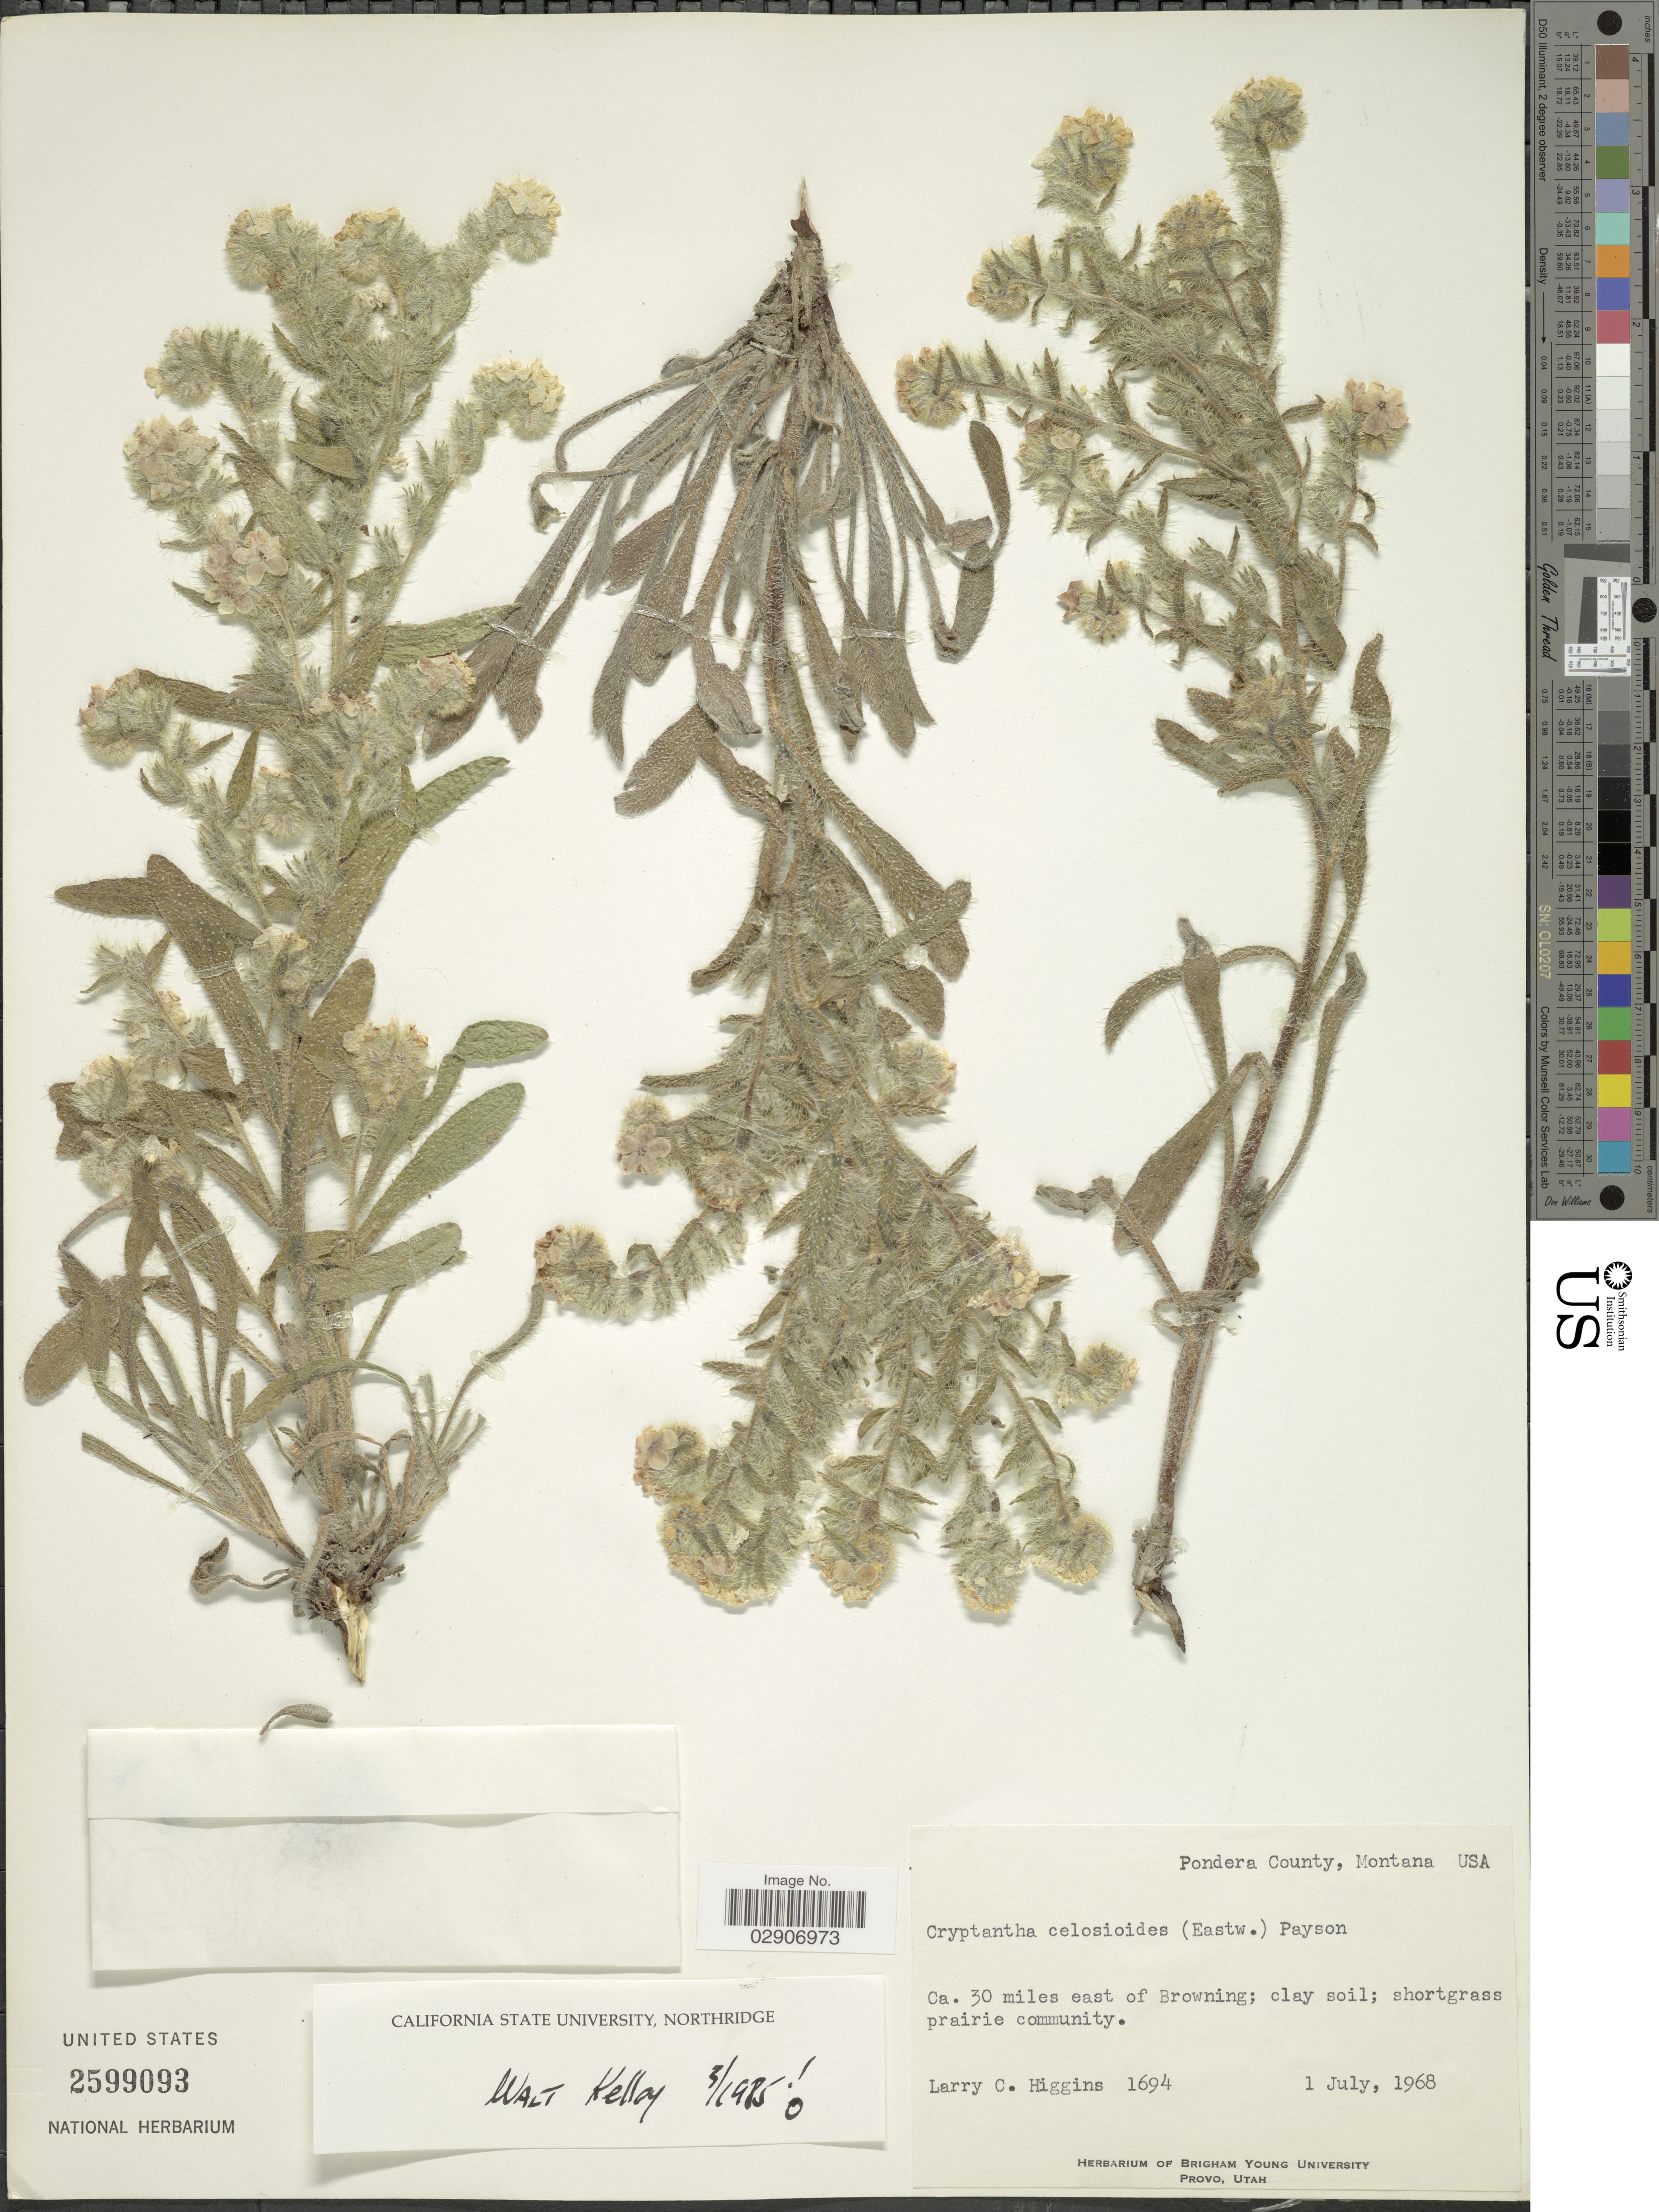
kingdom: Plantae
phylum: Tracheophyta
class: Magnoliopsida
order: Boraginales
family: Boraginaceae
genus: Cryptantha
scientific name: Cryptantha celosioides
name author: (Eastw.) Payson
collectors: L. Higgins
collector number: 1694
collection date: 1968-07-01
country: United States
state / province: Montana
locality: Pondera County. Ca. 30 miles east of Browning.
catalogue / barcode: US 2599093